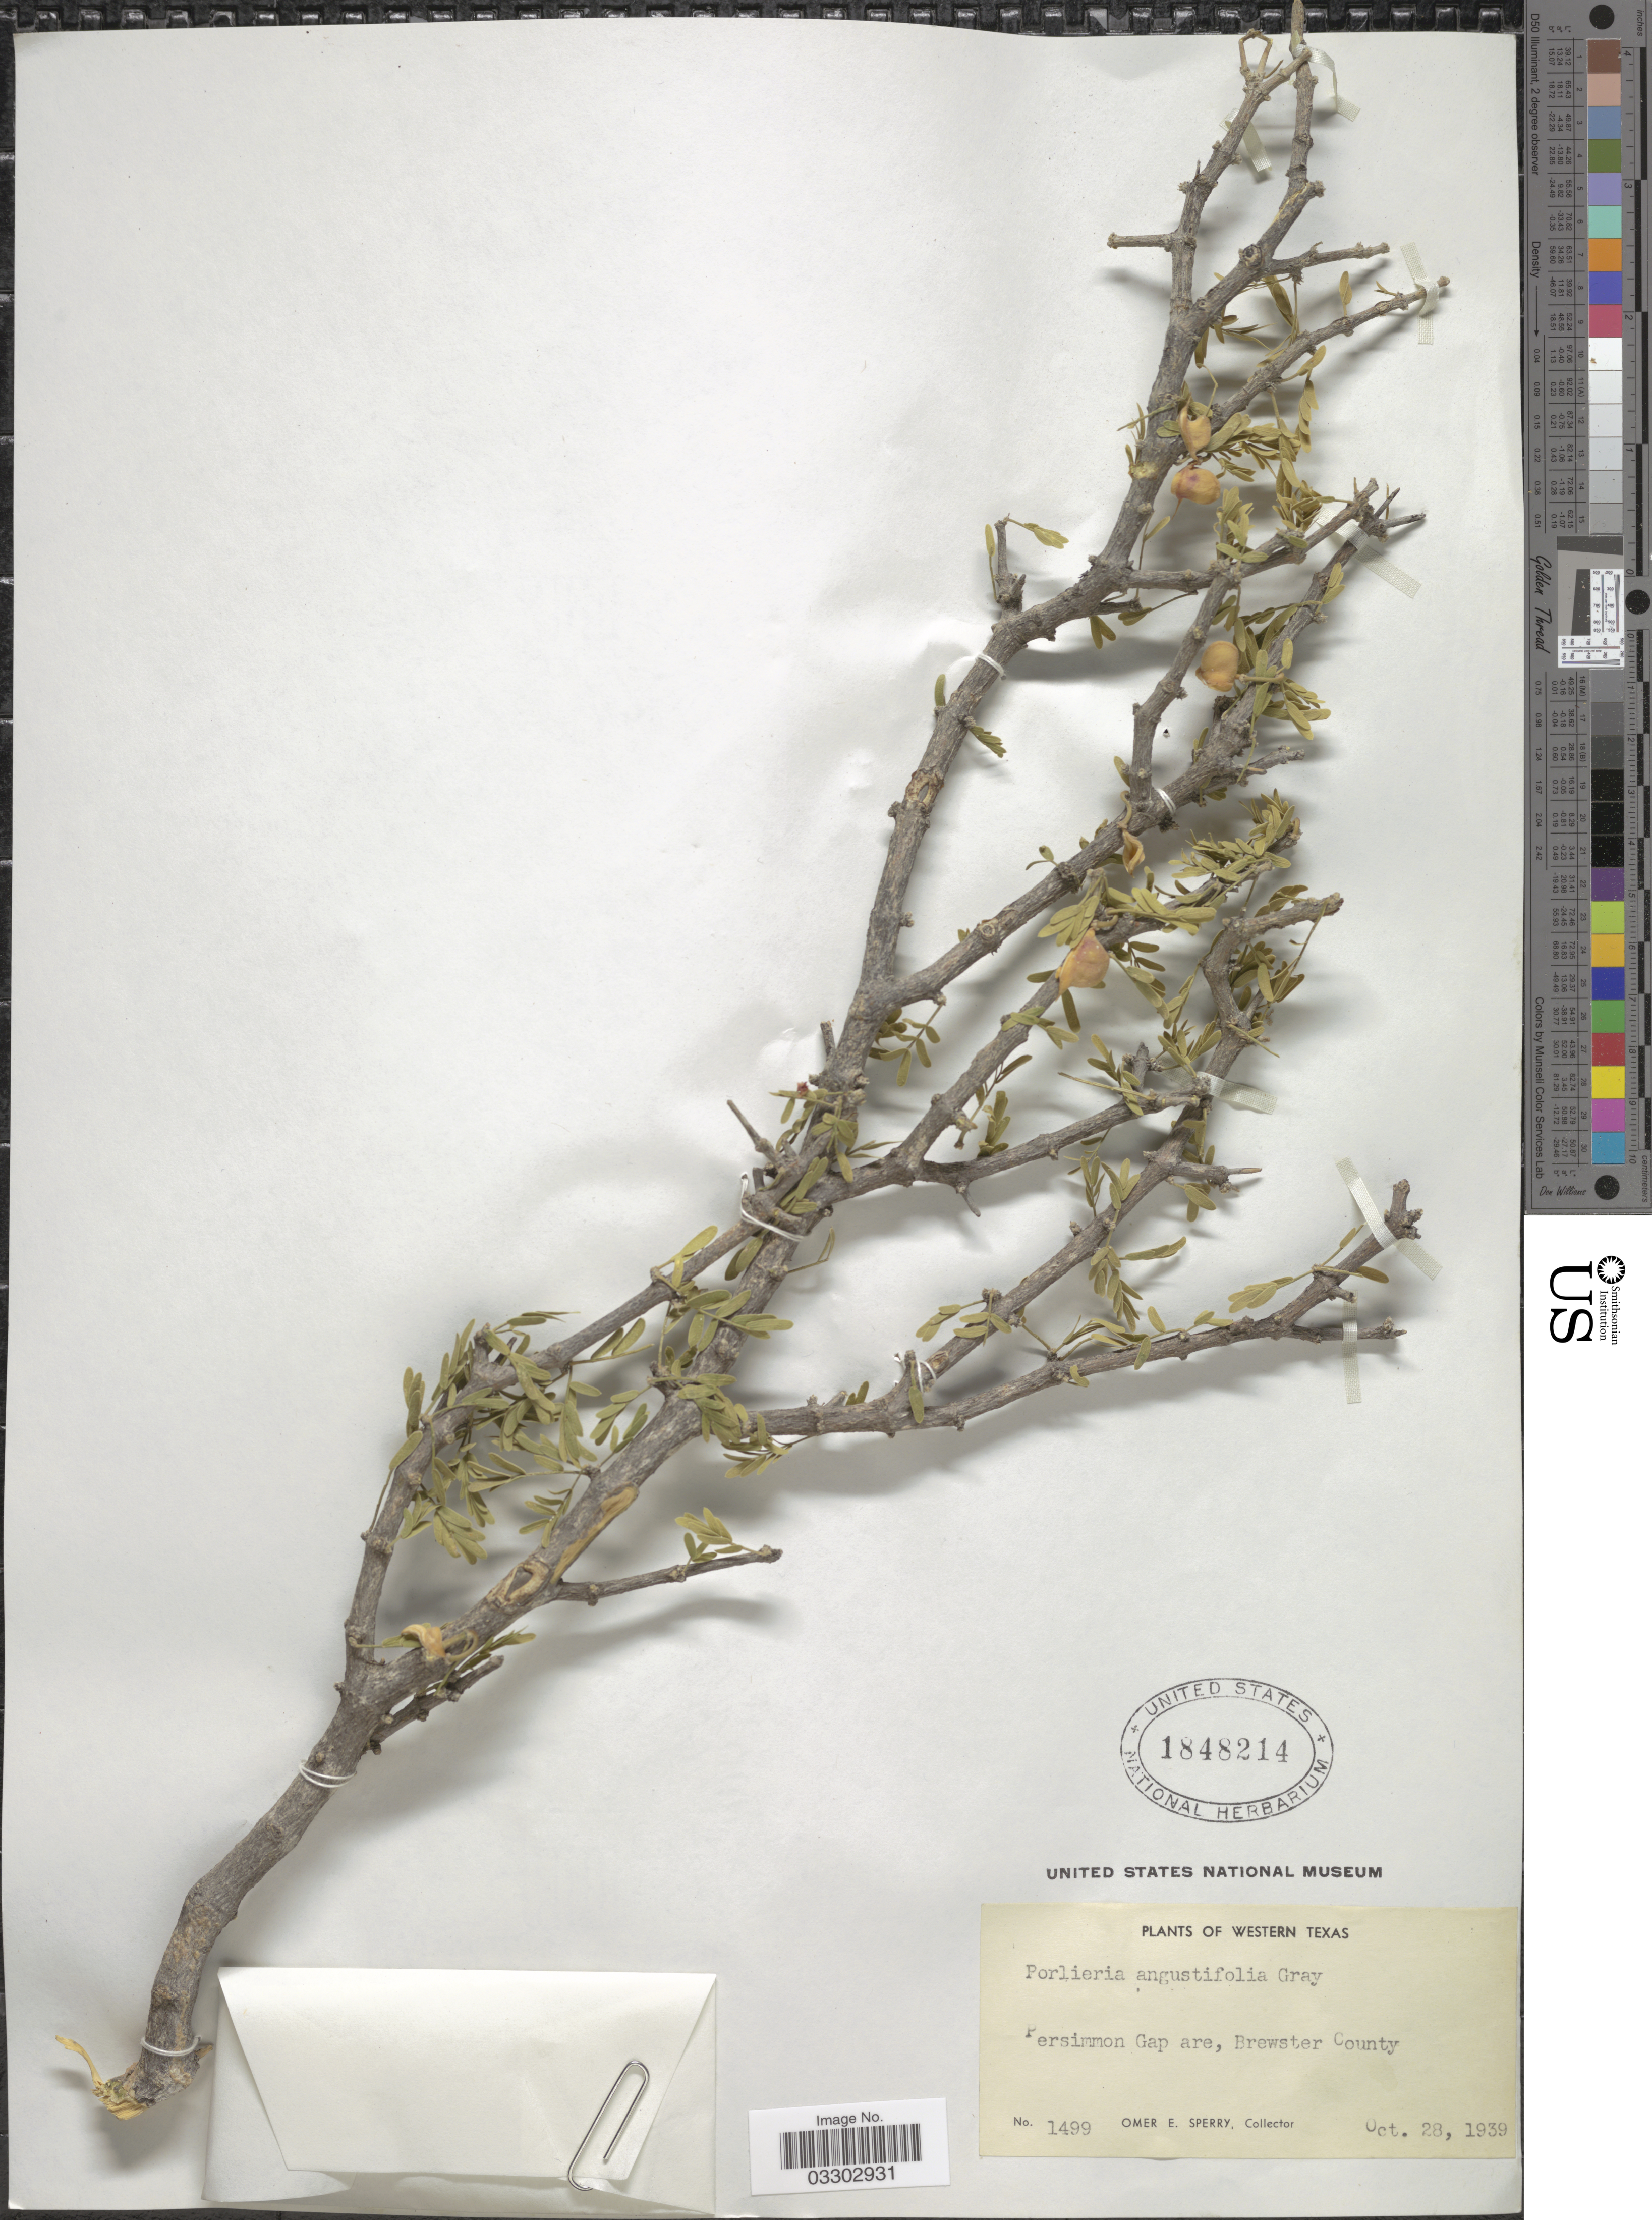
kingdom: Plantae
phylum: Tracheophyta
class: Magnoliopsida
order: Zygophyllales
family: Zygophyllaceae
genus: Guaiacum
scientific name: Guaiacum angustifolium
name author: Engelm.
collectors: O. E. Sperry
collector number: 1499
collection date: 1939-10-28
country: United States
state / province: Texas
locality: Western Texas. Persimmon Gap are, Brewster County.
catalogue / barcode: US 1848214